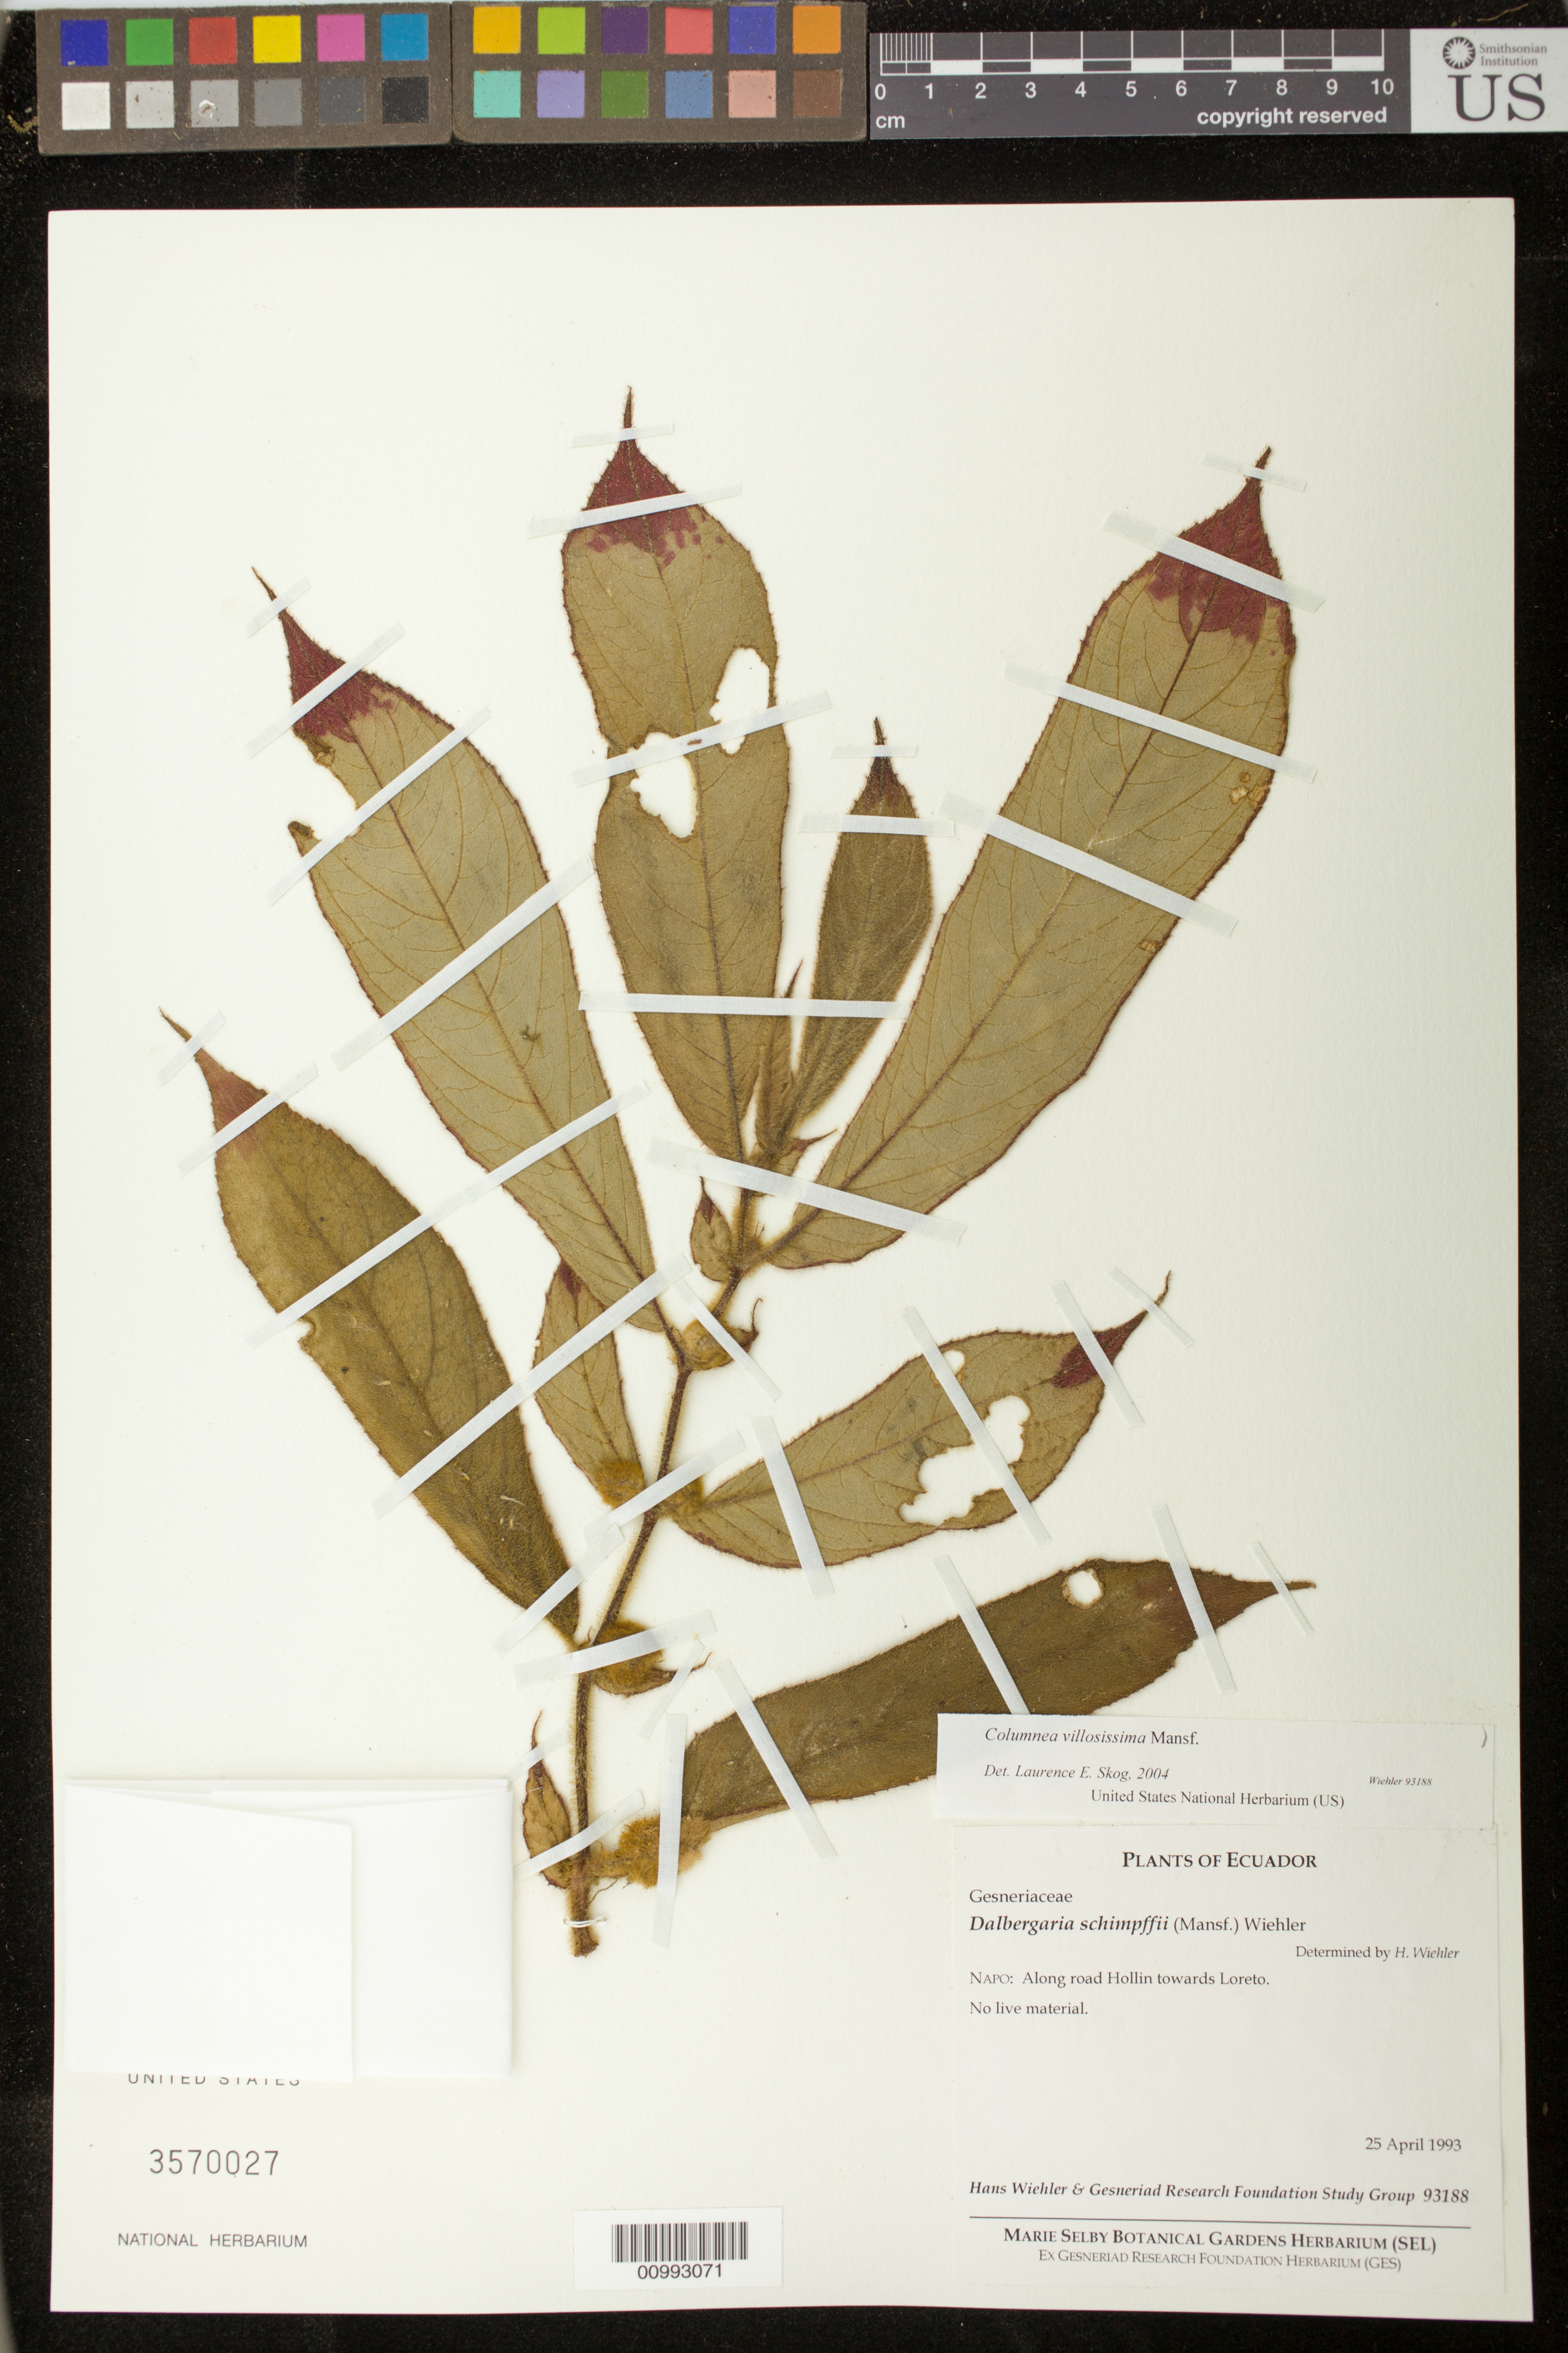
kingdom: Plantae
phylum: Tracheophyta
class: Magnoliopsida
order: Lamiales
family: Gesneriaceae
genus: Columnea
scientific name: Columnea villosissima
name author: Mansf.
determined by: Skog, Laurence E.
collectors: H. J. Wiehler & Gesneriad Research Foundation Study Group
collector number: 93188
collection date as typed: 25 Apr 1993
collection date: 1993-04-25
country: Ecuador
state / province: Napo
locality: Napo: Along road Hollin towards Loreto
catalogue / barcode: US 3570027